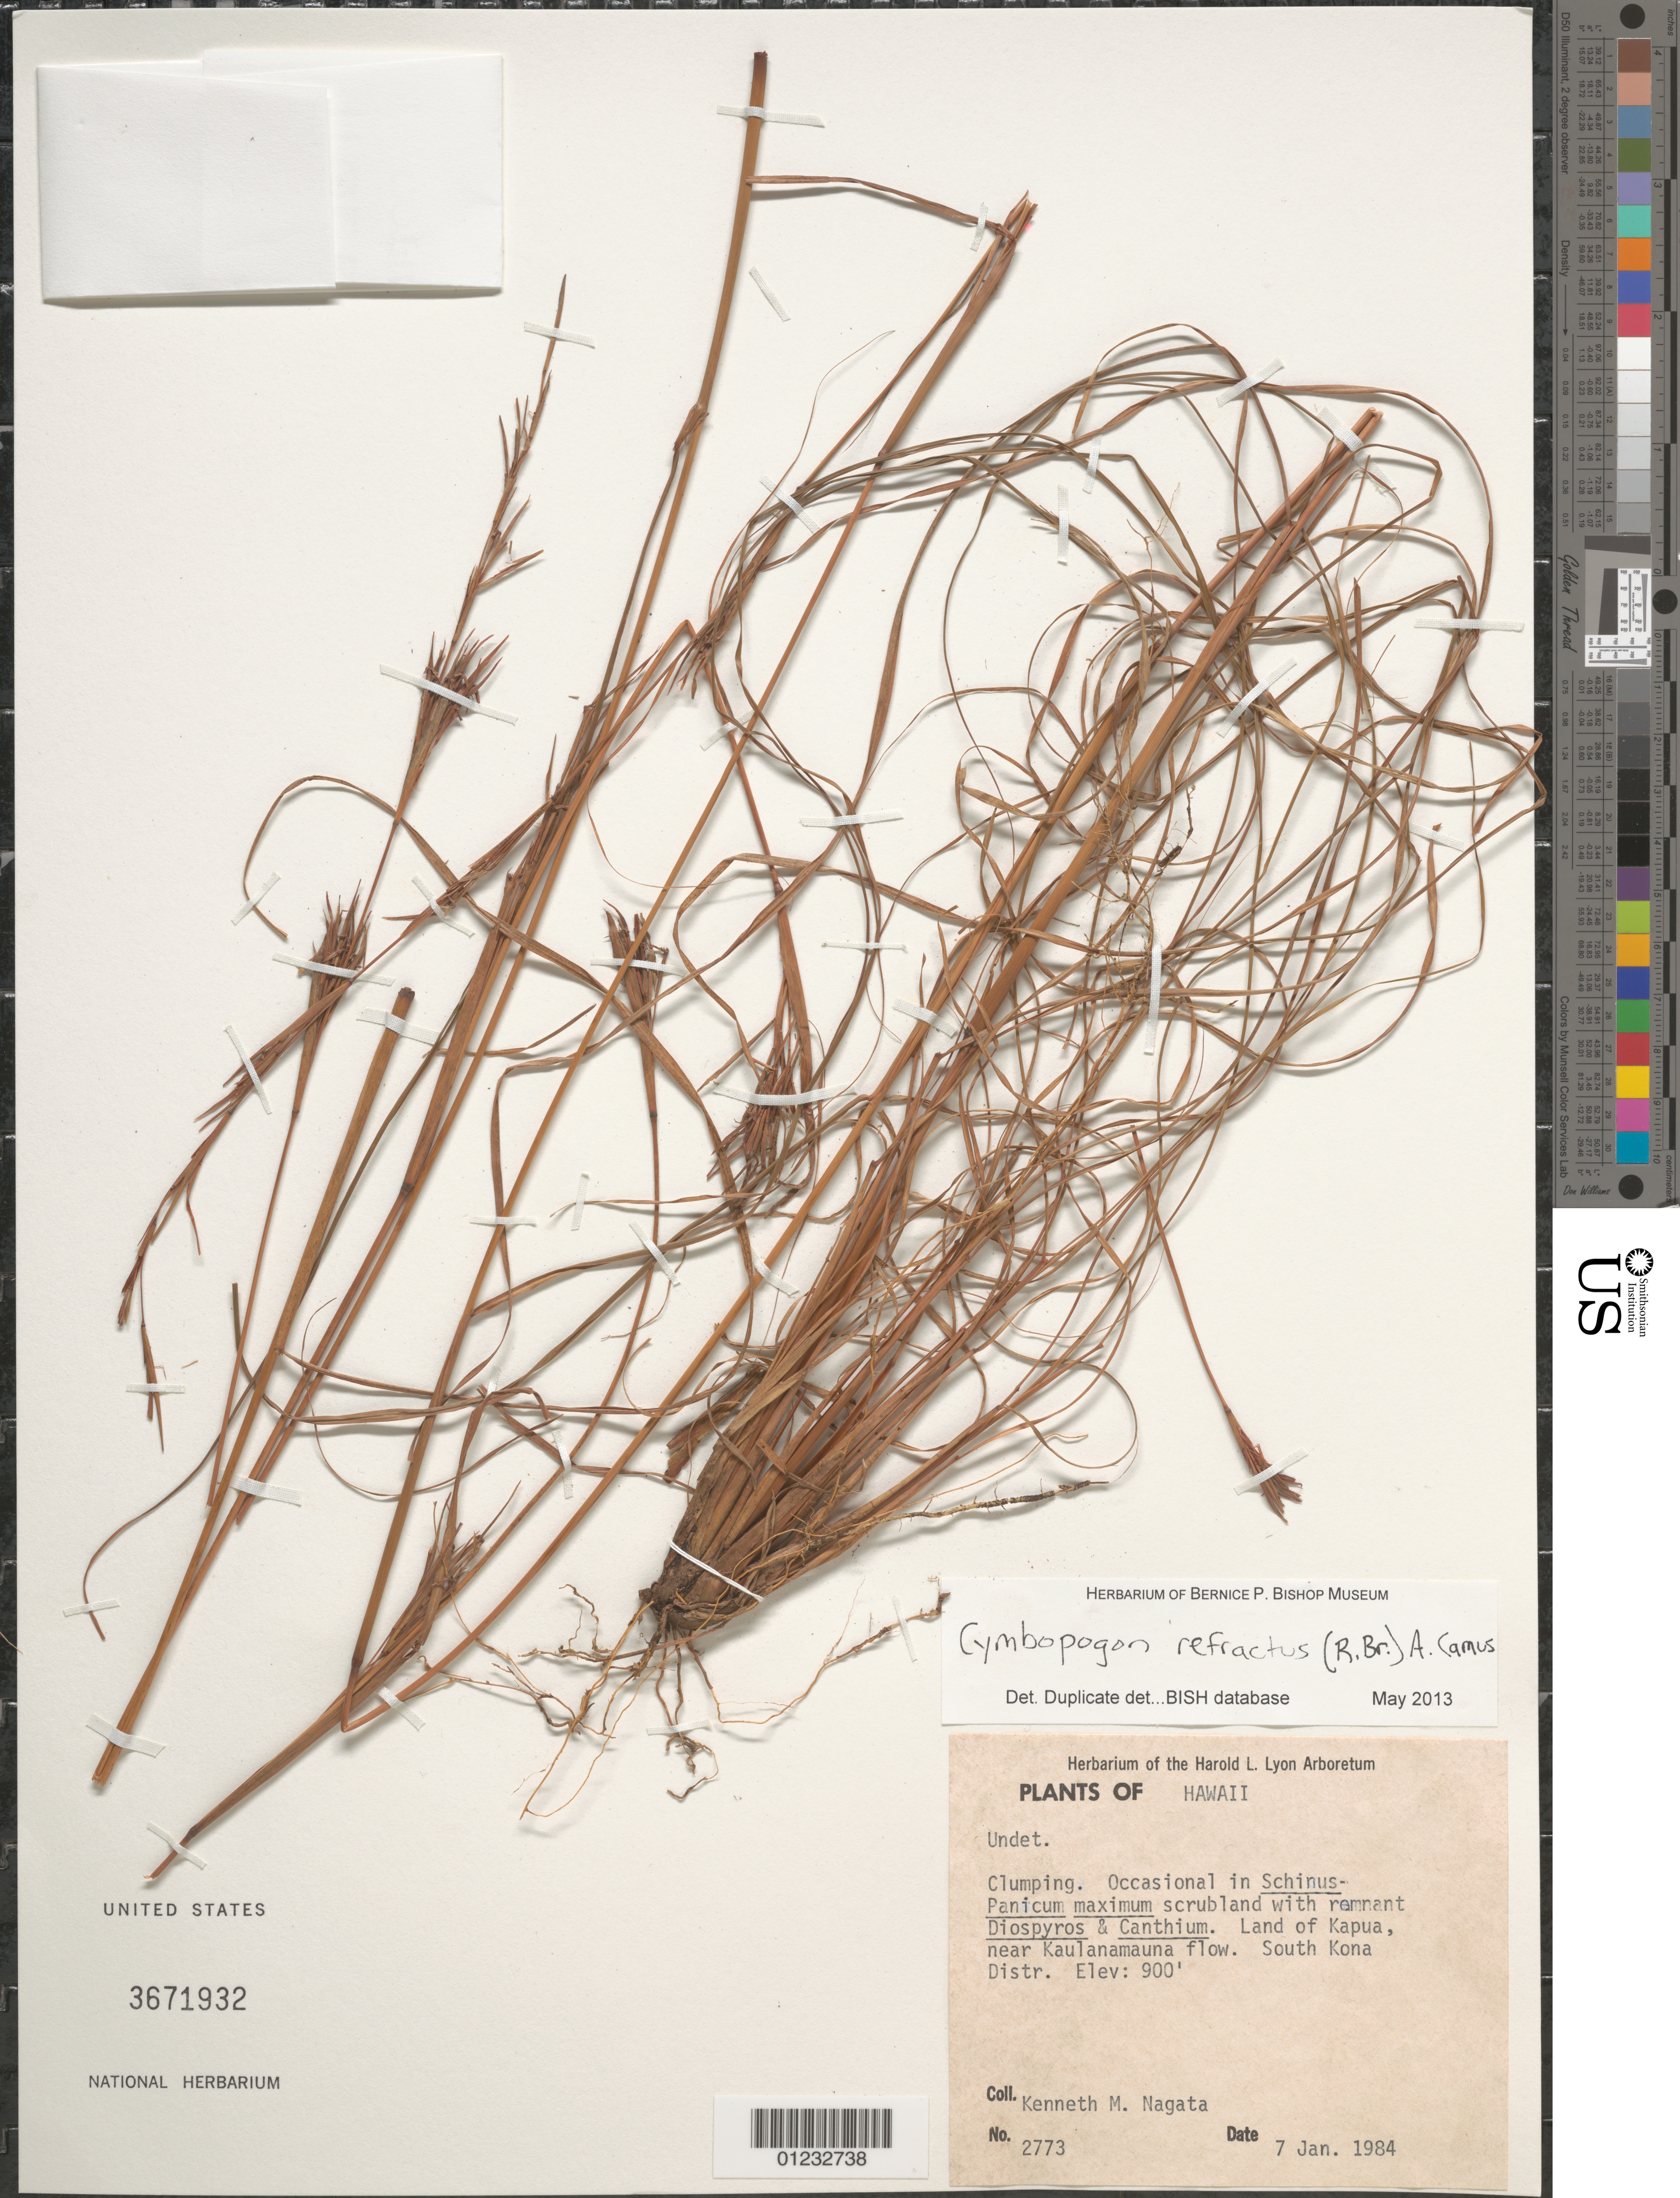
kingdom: Plantae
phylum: Tracheophyta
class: Liliopsida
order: Poales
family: Poaceae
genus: Cymbopogon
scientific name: Cymbopogon refractus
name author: (R. Br.) A. Camus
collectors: K. Nagata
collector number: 2773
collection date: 1984-01-07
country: United States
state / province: Hawaii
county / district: Hawaii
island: Hawaii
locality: South Kona District, Land of Kapua, near Kaulanamauna flow.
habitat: Scrubland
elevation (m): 274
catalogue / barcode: US 3671932